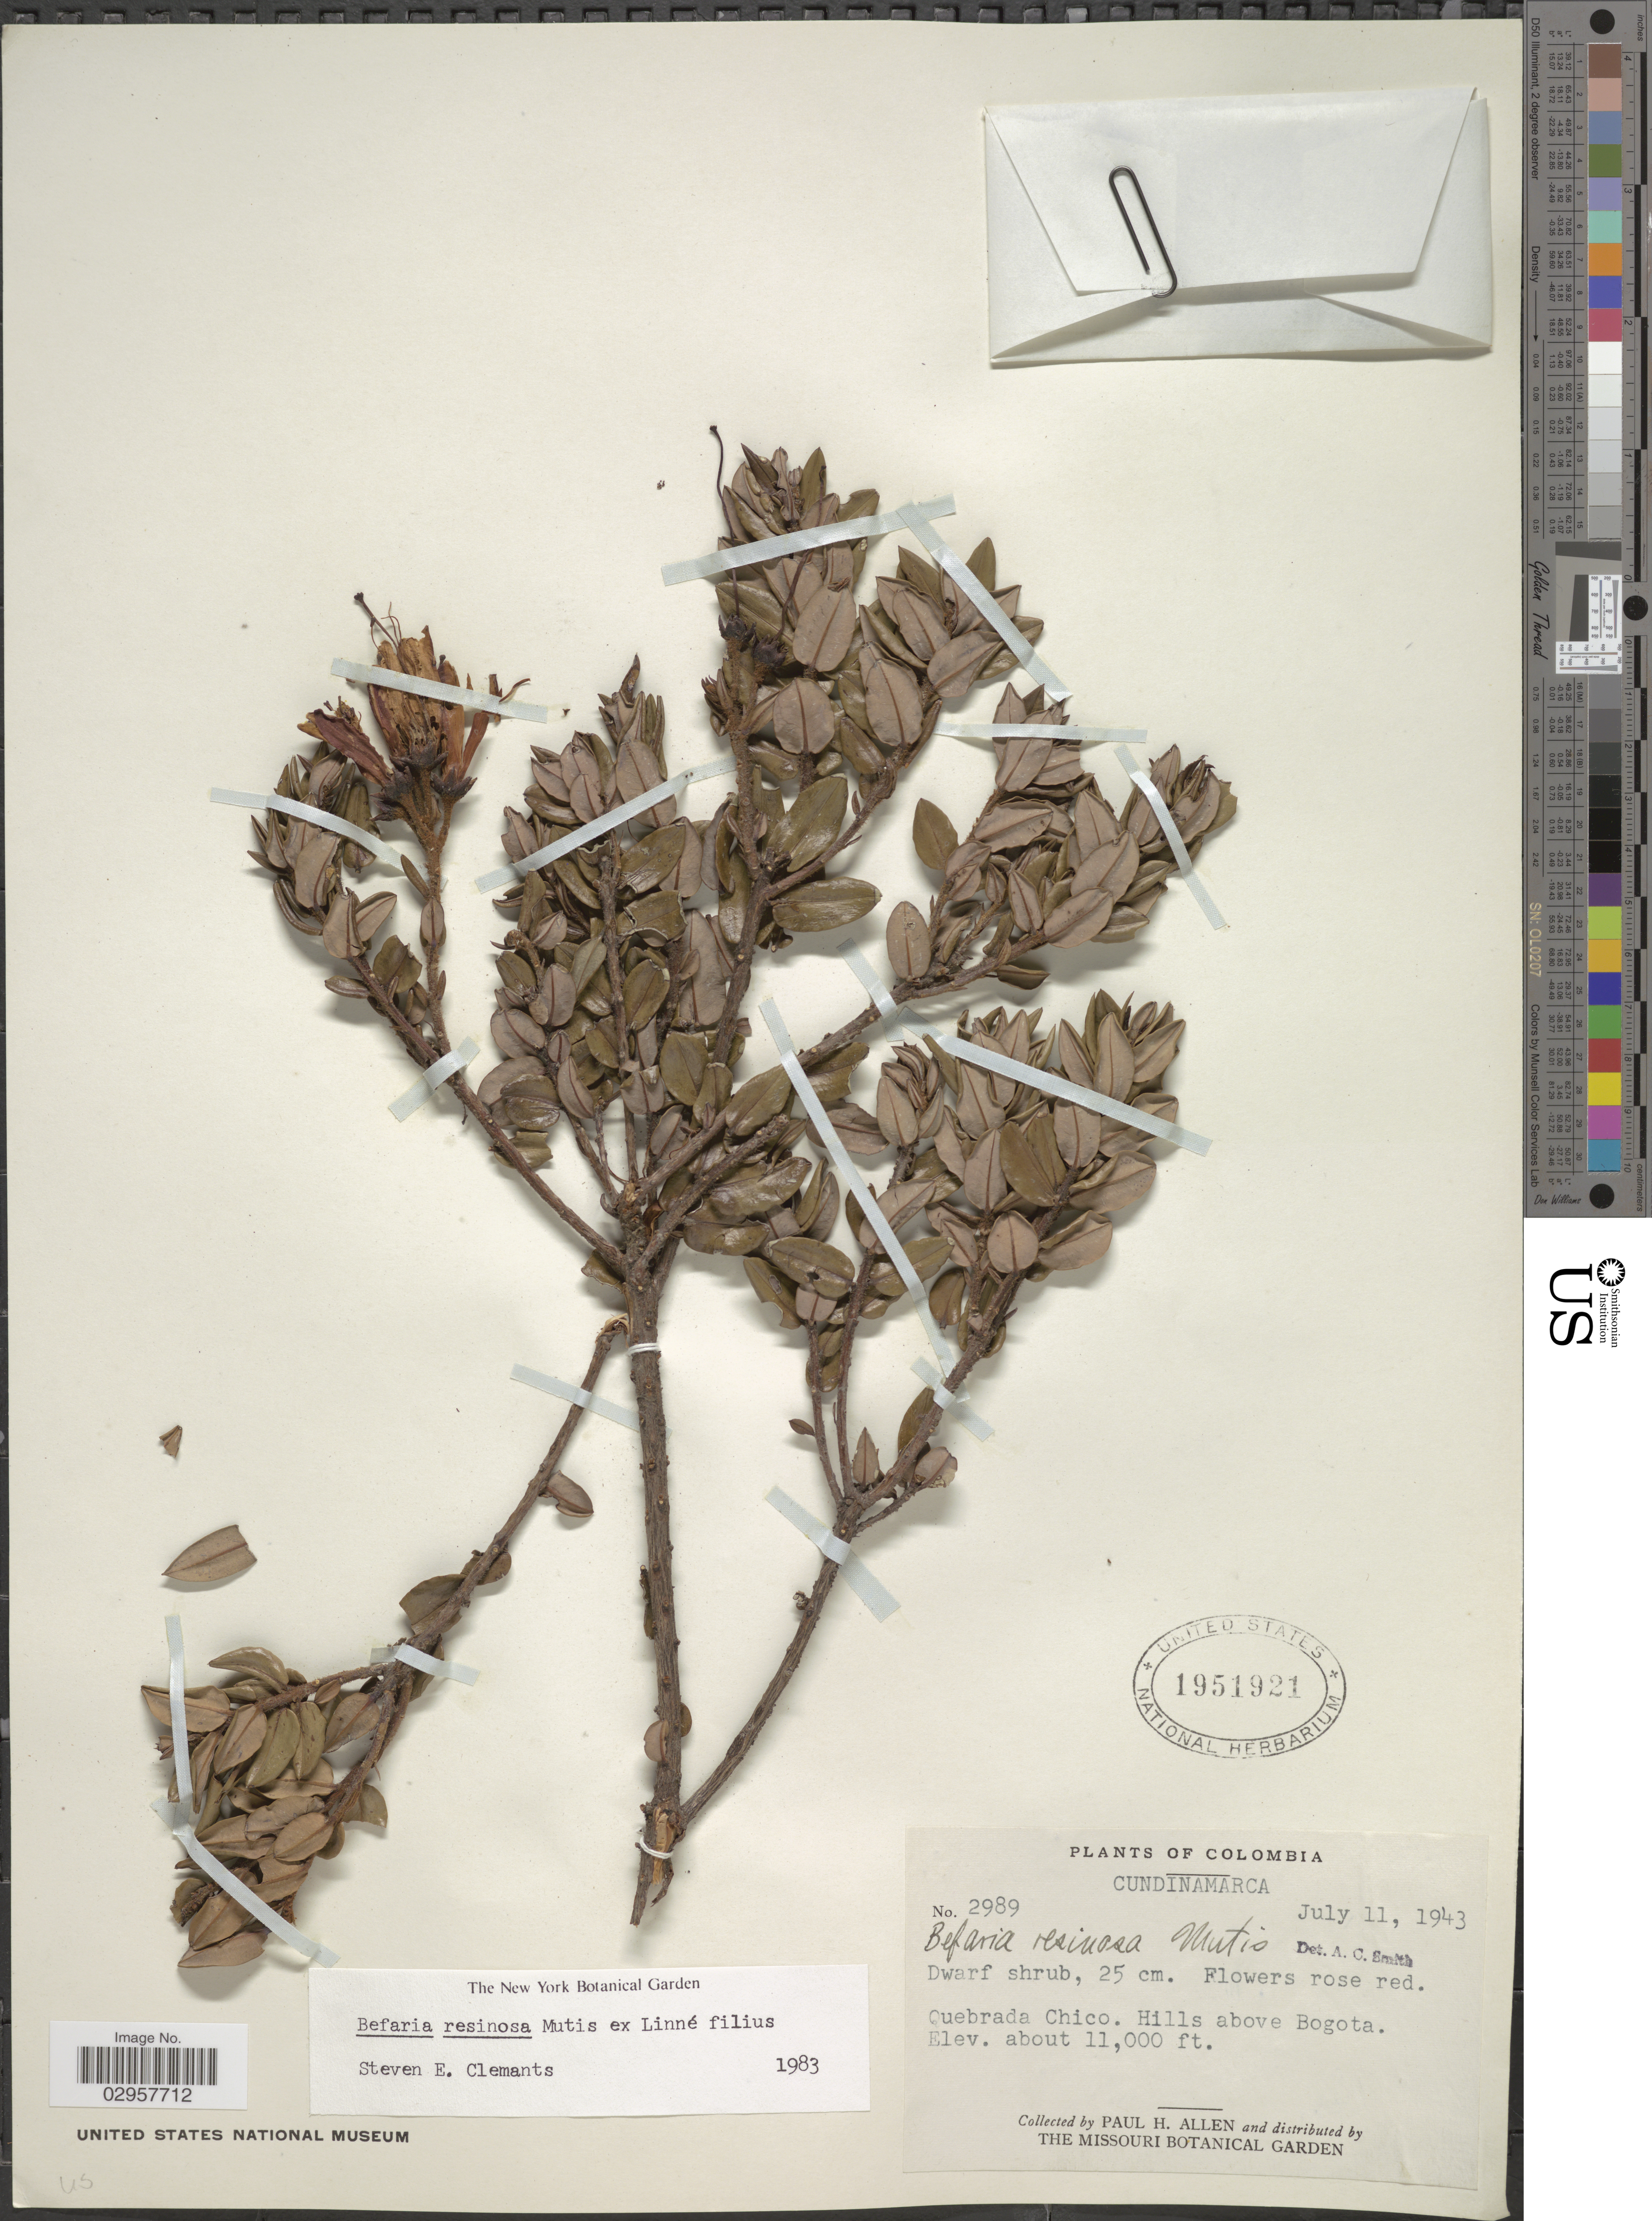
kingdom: Plantae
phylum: Tracheophyta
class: Magnoliopsida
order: Ericales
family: Ericaceae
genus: Befaria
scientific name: Befaria resinosa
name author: Mutis ex L. f.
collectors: P. H. Allen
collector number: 2989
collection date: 1943-07-11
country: Colombia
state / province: Cundinamarca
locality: Quebrada Chico. Hills above Bogota.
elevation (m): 3353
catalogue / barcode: US 1951921